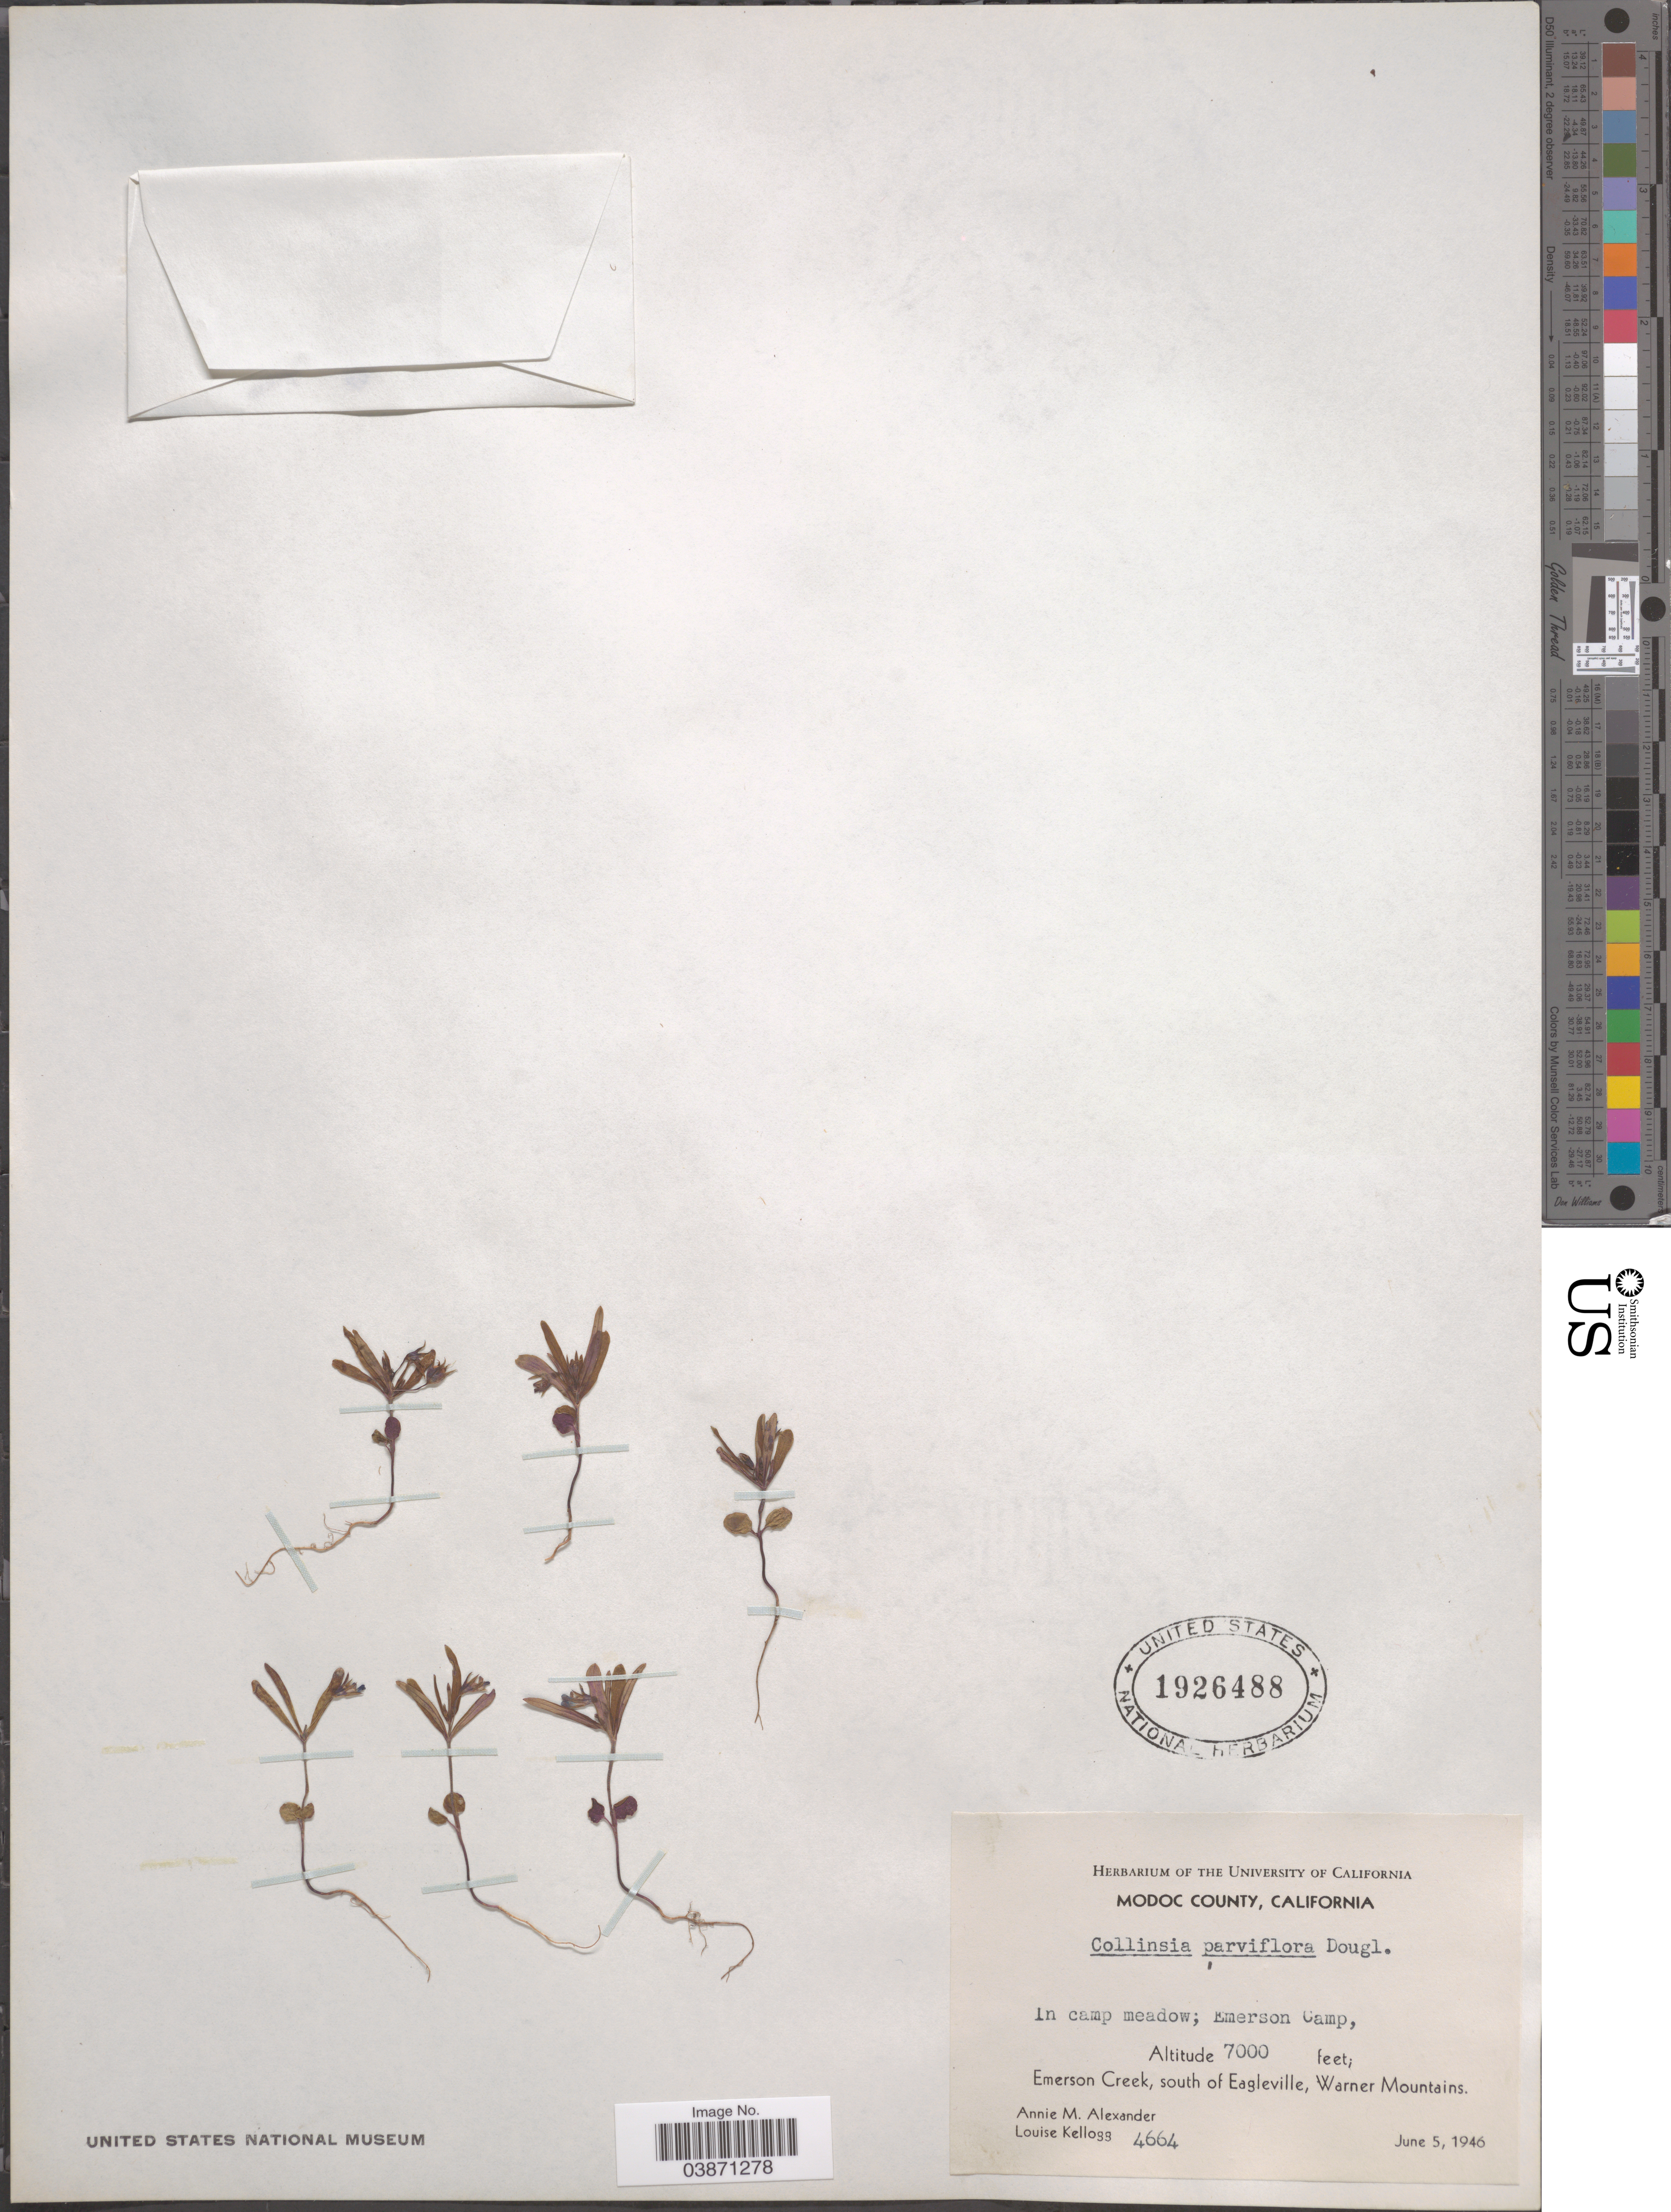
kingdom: Plantae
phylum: Tracheophyta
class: Magnoliopsida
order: Lamiales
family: Plantaginaceae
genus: Collinsia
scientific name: Collinsia parviflora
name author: Douglas ex Lindl.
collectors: A. M. Alexander & L. Kellogg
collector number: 4664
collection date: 1946-06-05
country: United States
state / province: California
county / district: Modoc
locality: Modoc County. In camp meadow; Emerson Camp, Emerson Creek, south of Eagleville, Warner Mountains.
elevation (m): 2134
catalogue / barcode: US 1926488